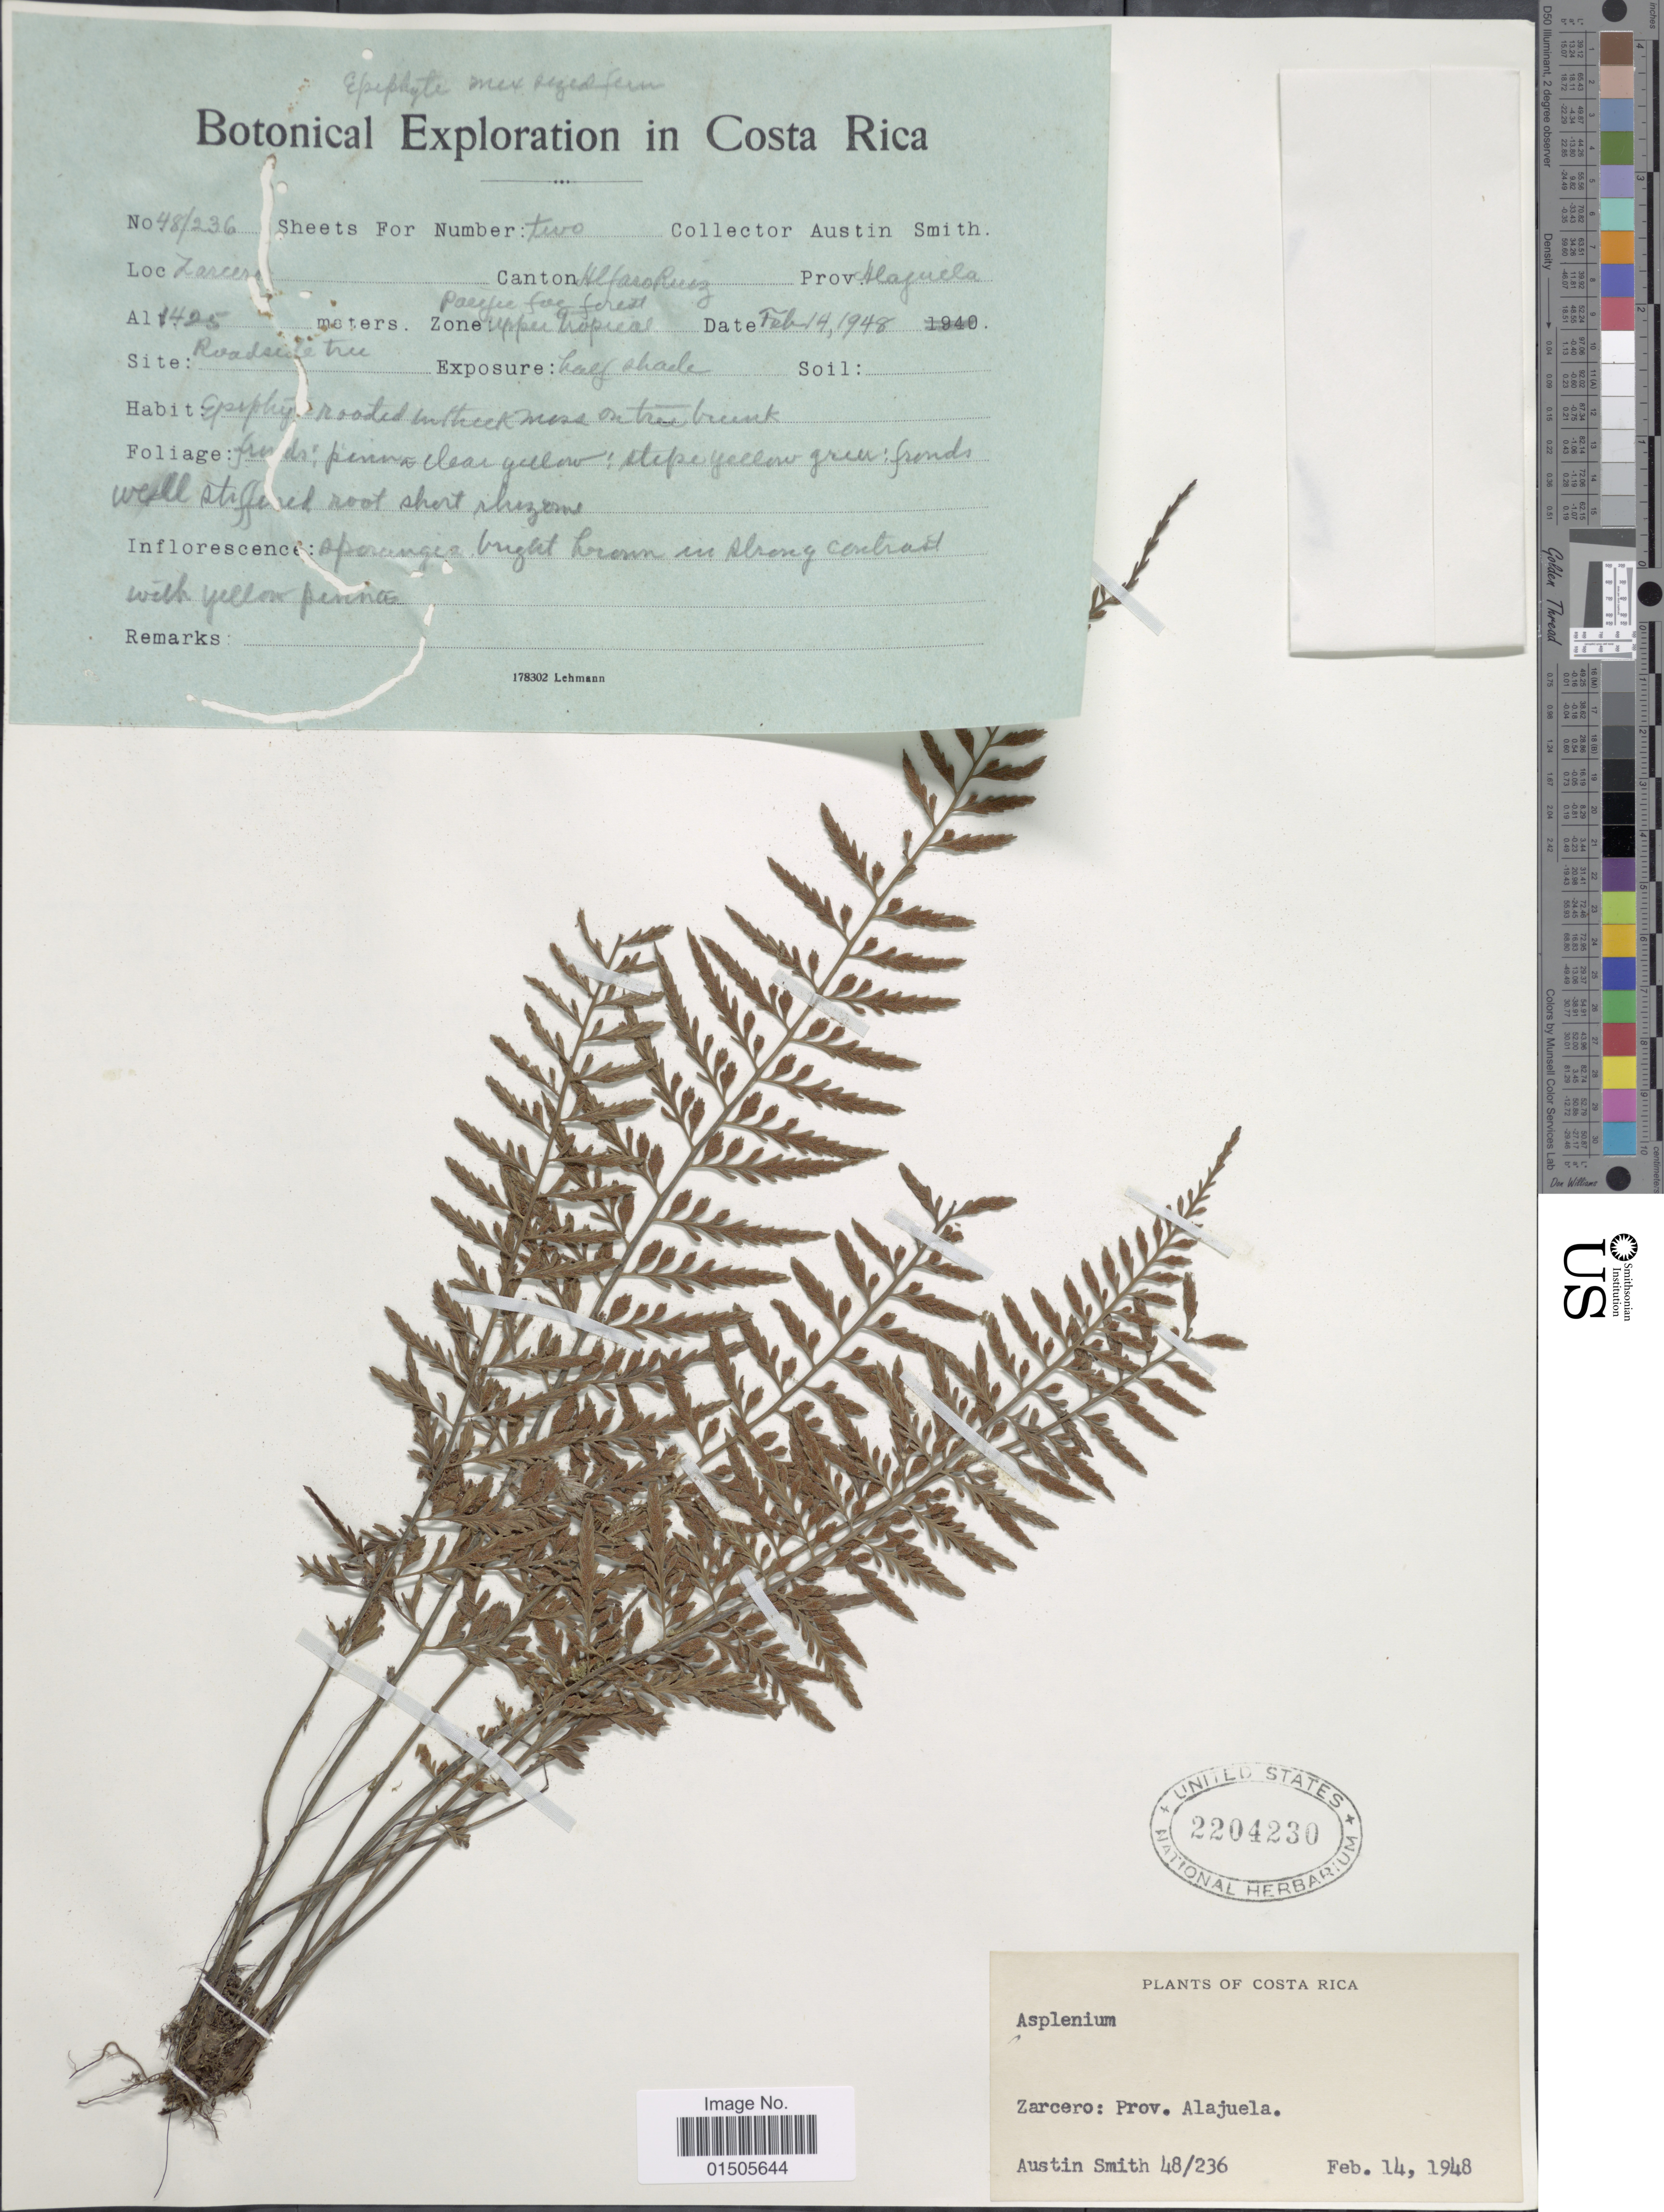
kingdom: Plantae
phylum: Tracheophyta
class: Polypodiopsida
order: Polypodiales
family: Aspleniaceae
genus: Asplenium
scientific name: Asplenium auritum var. moritzianum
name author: Hieron.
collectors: Aust P. Smith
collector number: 48/236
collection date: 1948-02-14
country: Costa Rica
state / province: Alajuela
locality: Zarcero, Canton Alfaro Ruiz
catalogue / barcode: US 2204230